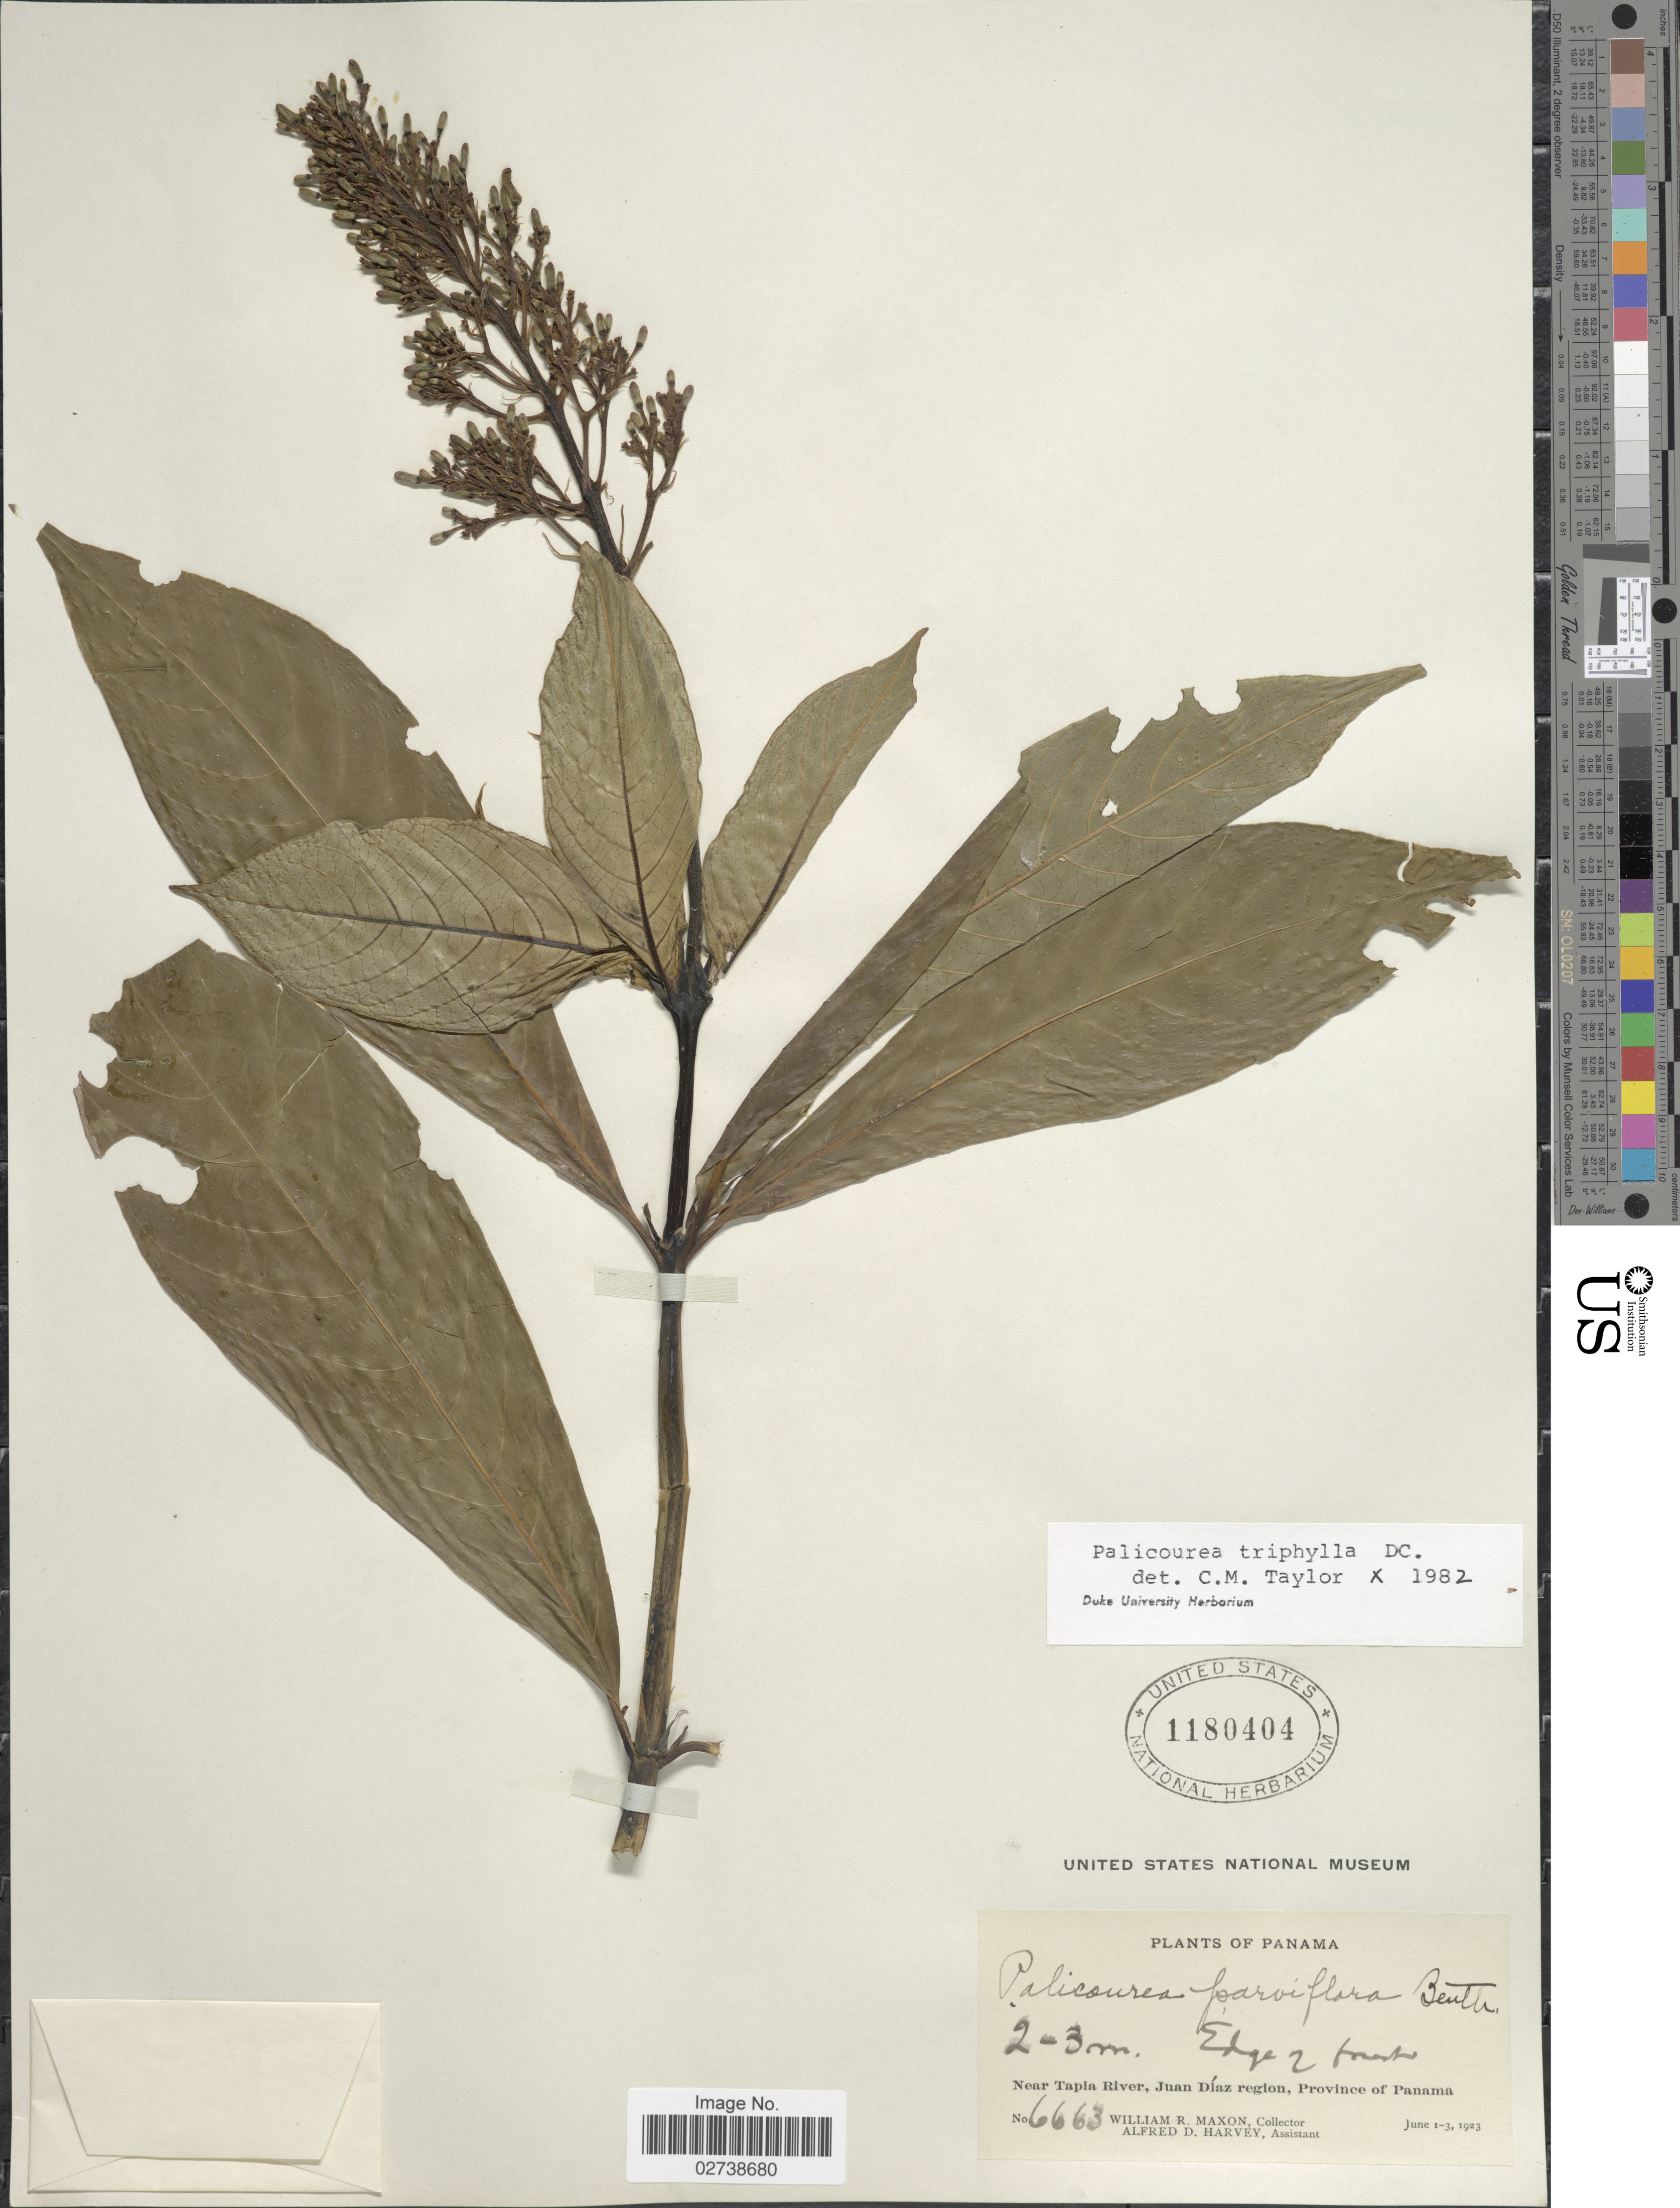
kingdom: Plantae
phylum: Tracheophyta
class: Magnoliopsida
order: Gentianales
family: Rubiaceae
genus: Palicourea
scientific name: Palicourea triphylla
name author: DC.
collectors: W. R. Maxon & A. D. Harvey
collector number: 6663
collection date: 1923-06-01/1923-06-03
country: Panama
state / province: Panamá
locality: Edge of forest, Near Tapia River, Juan Díaz region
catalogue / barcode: US 1180404